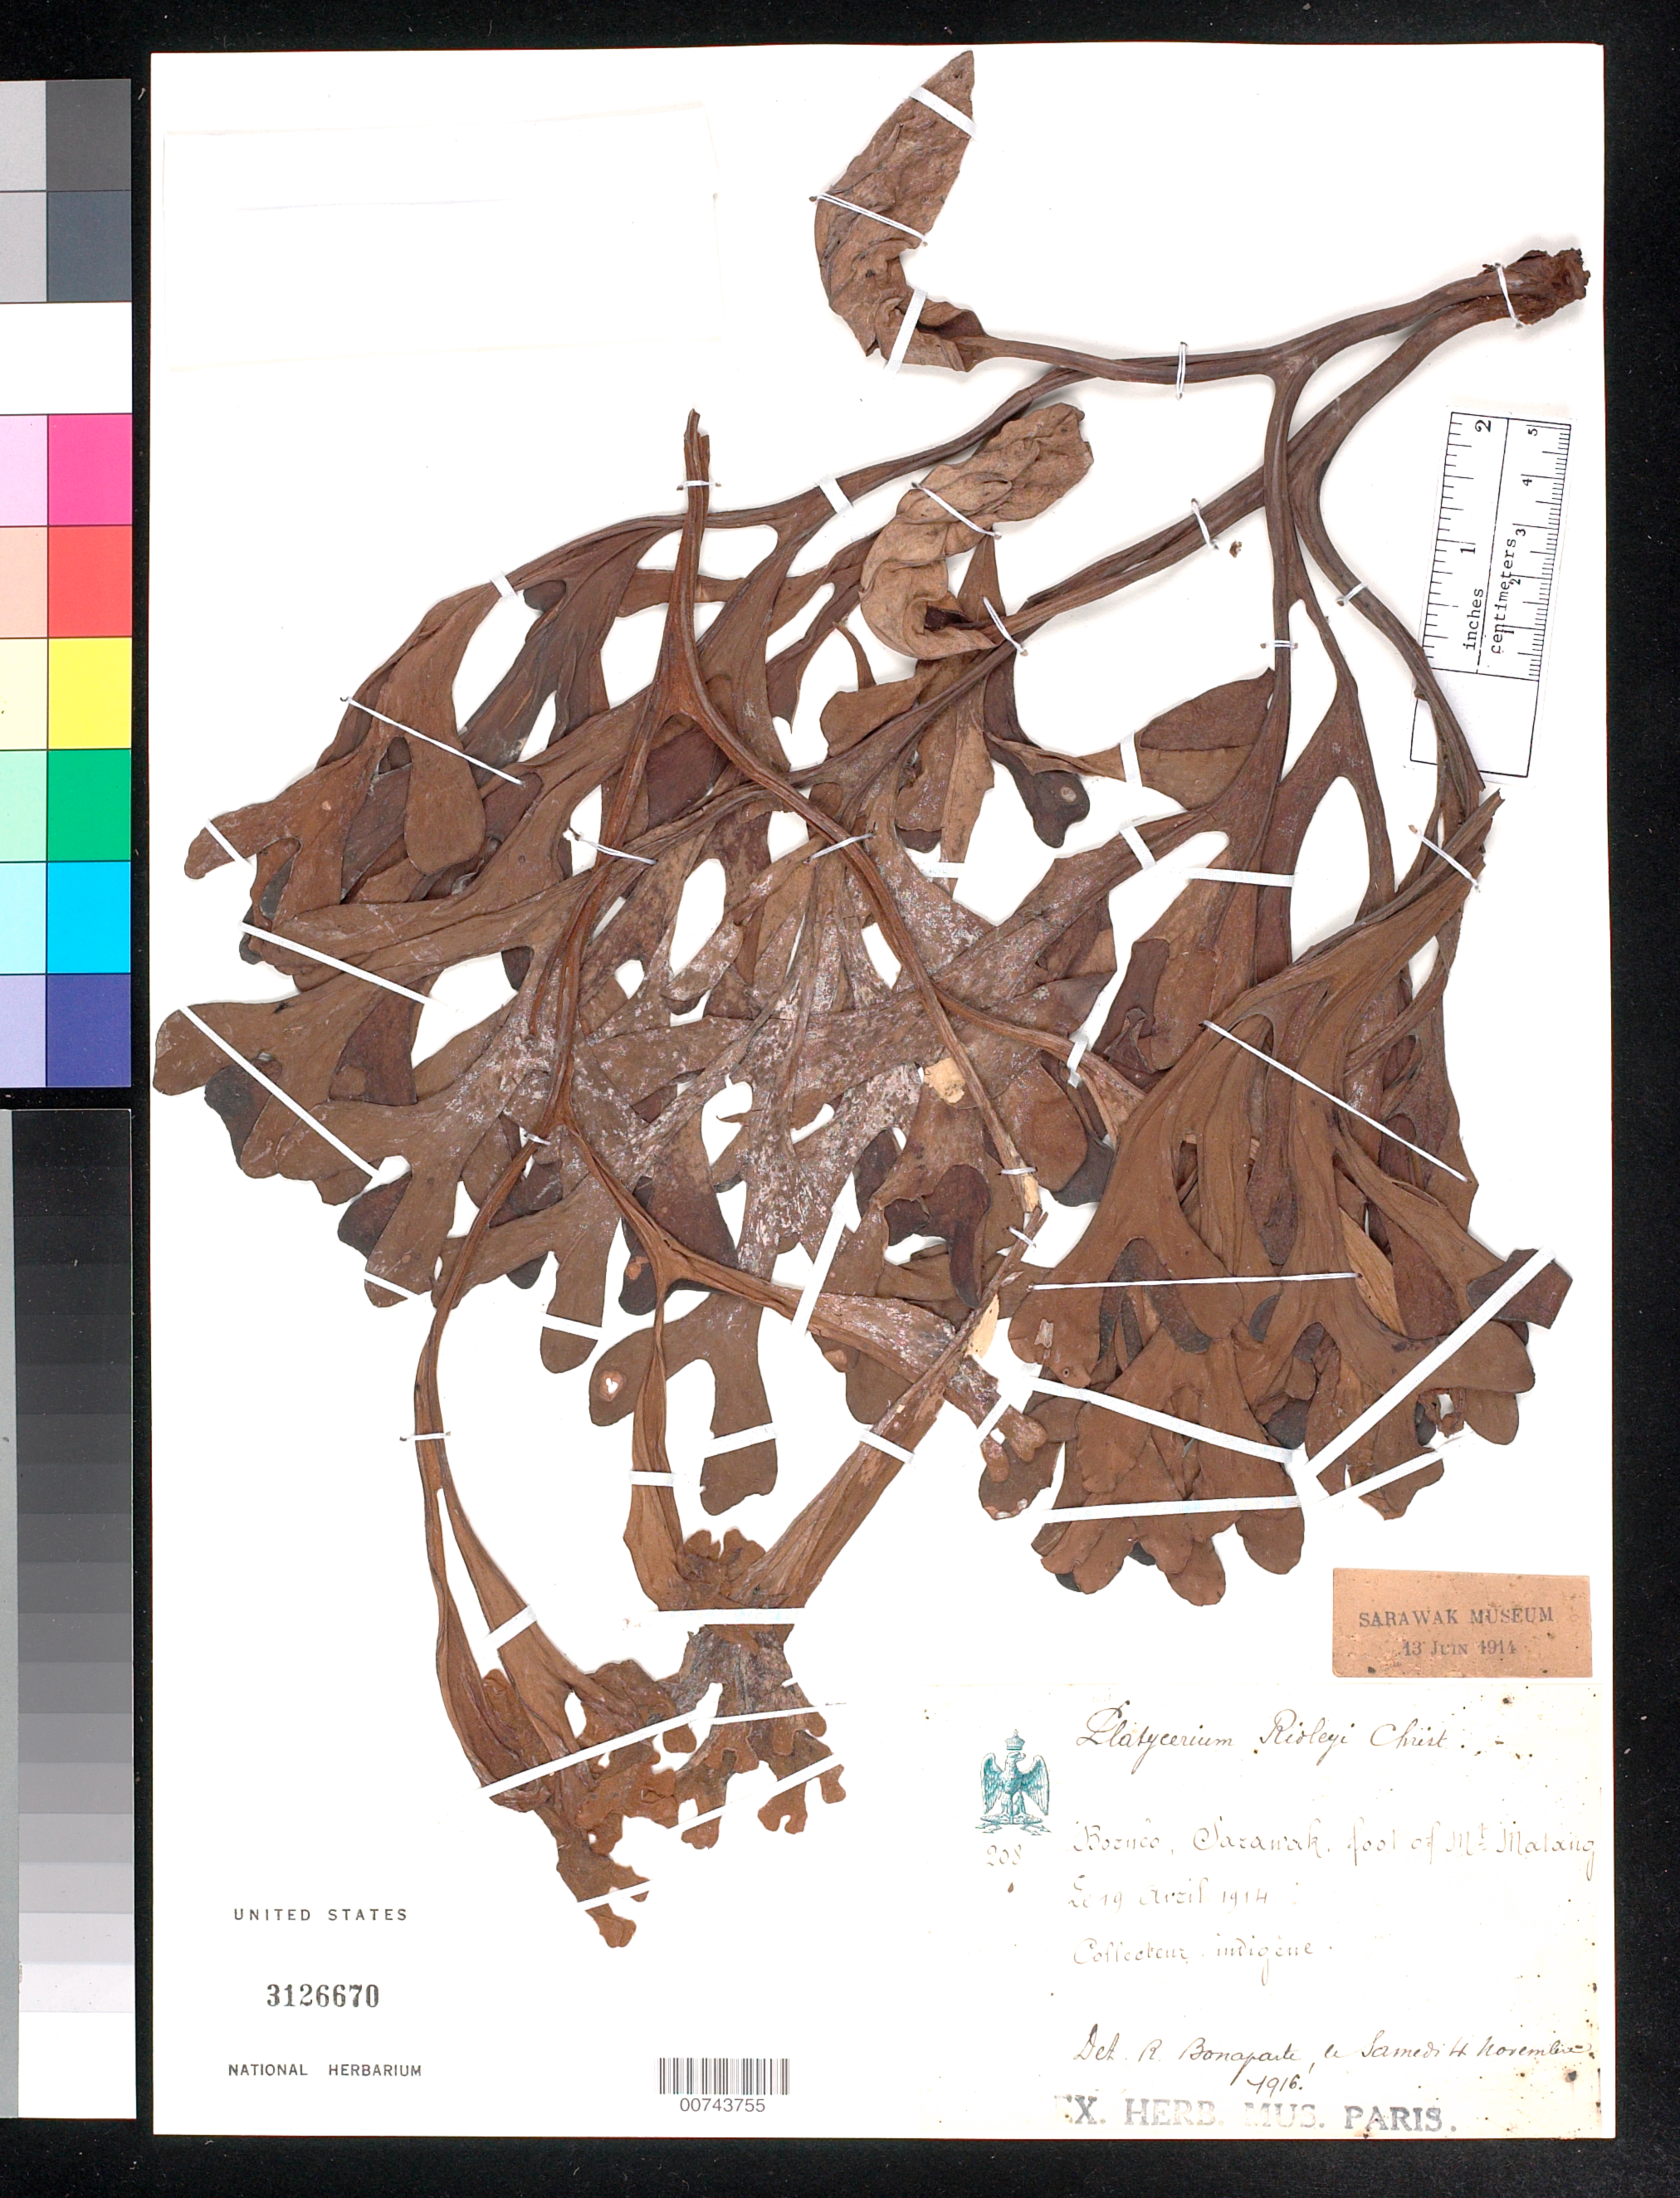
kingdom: Plantae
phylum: Tracheophyta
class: Polypodiopsida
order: Polypodiales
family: Polypodiaceae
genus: Platycerium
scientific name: Platycerium ridleyi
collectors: Native collector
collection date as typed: Apr 1914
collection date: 1914-04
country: Malaysia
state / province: Sarawak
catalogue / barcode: US 3126670